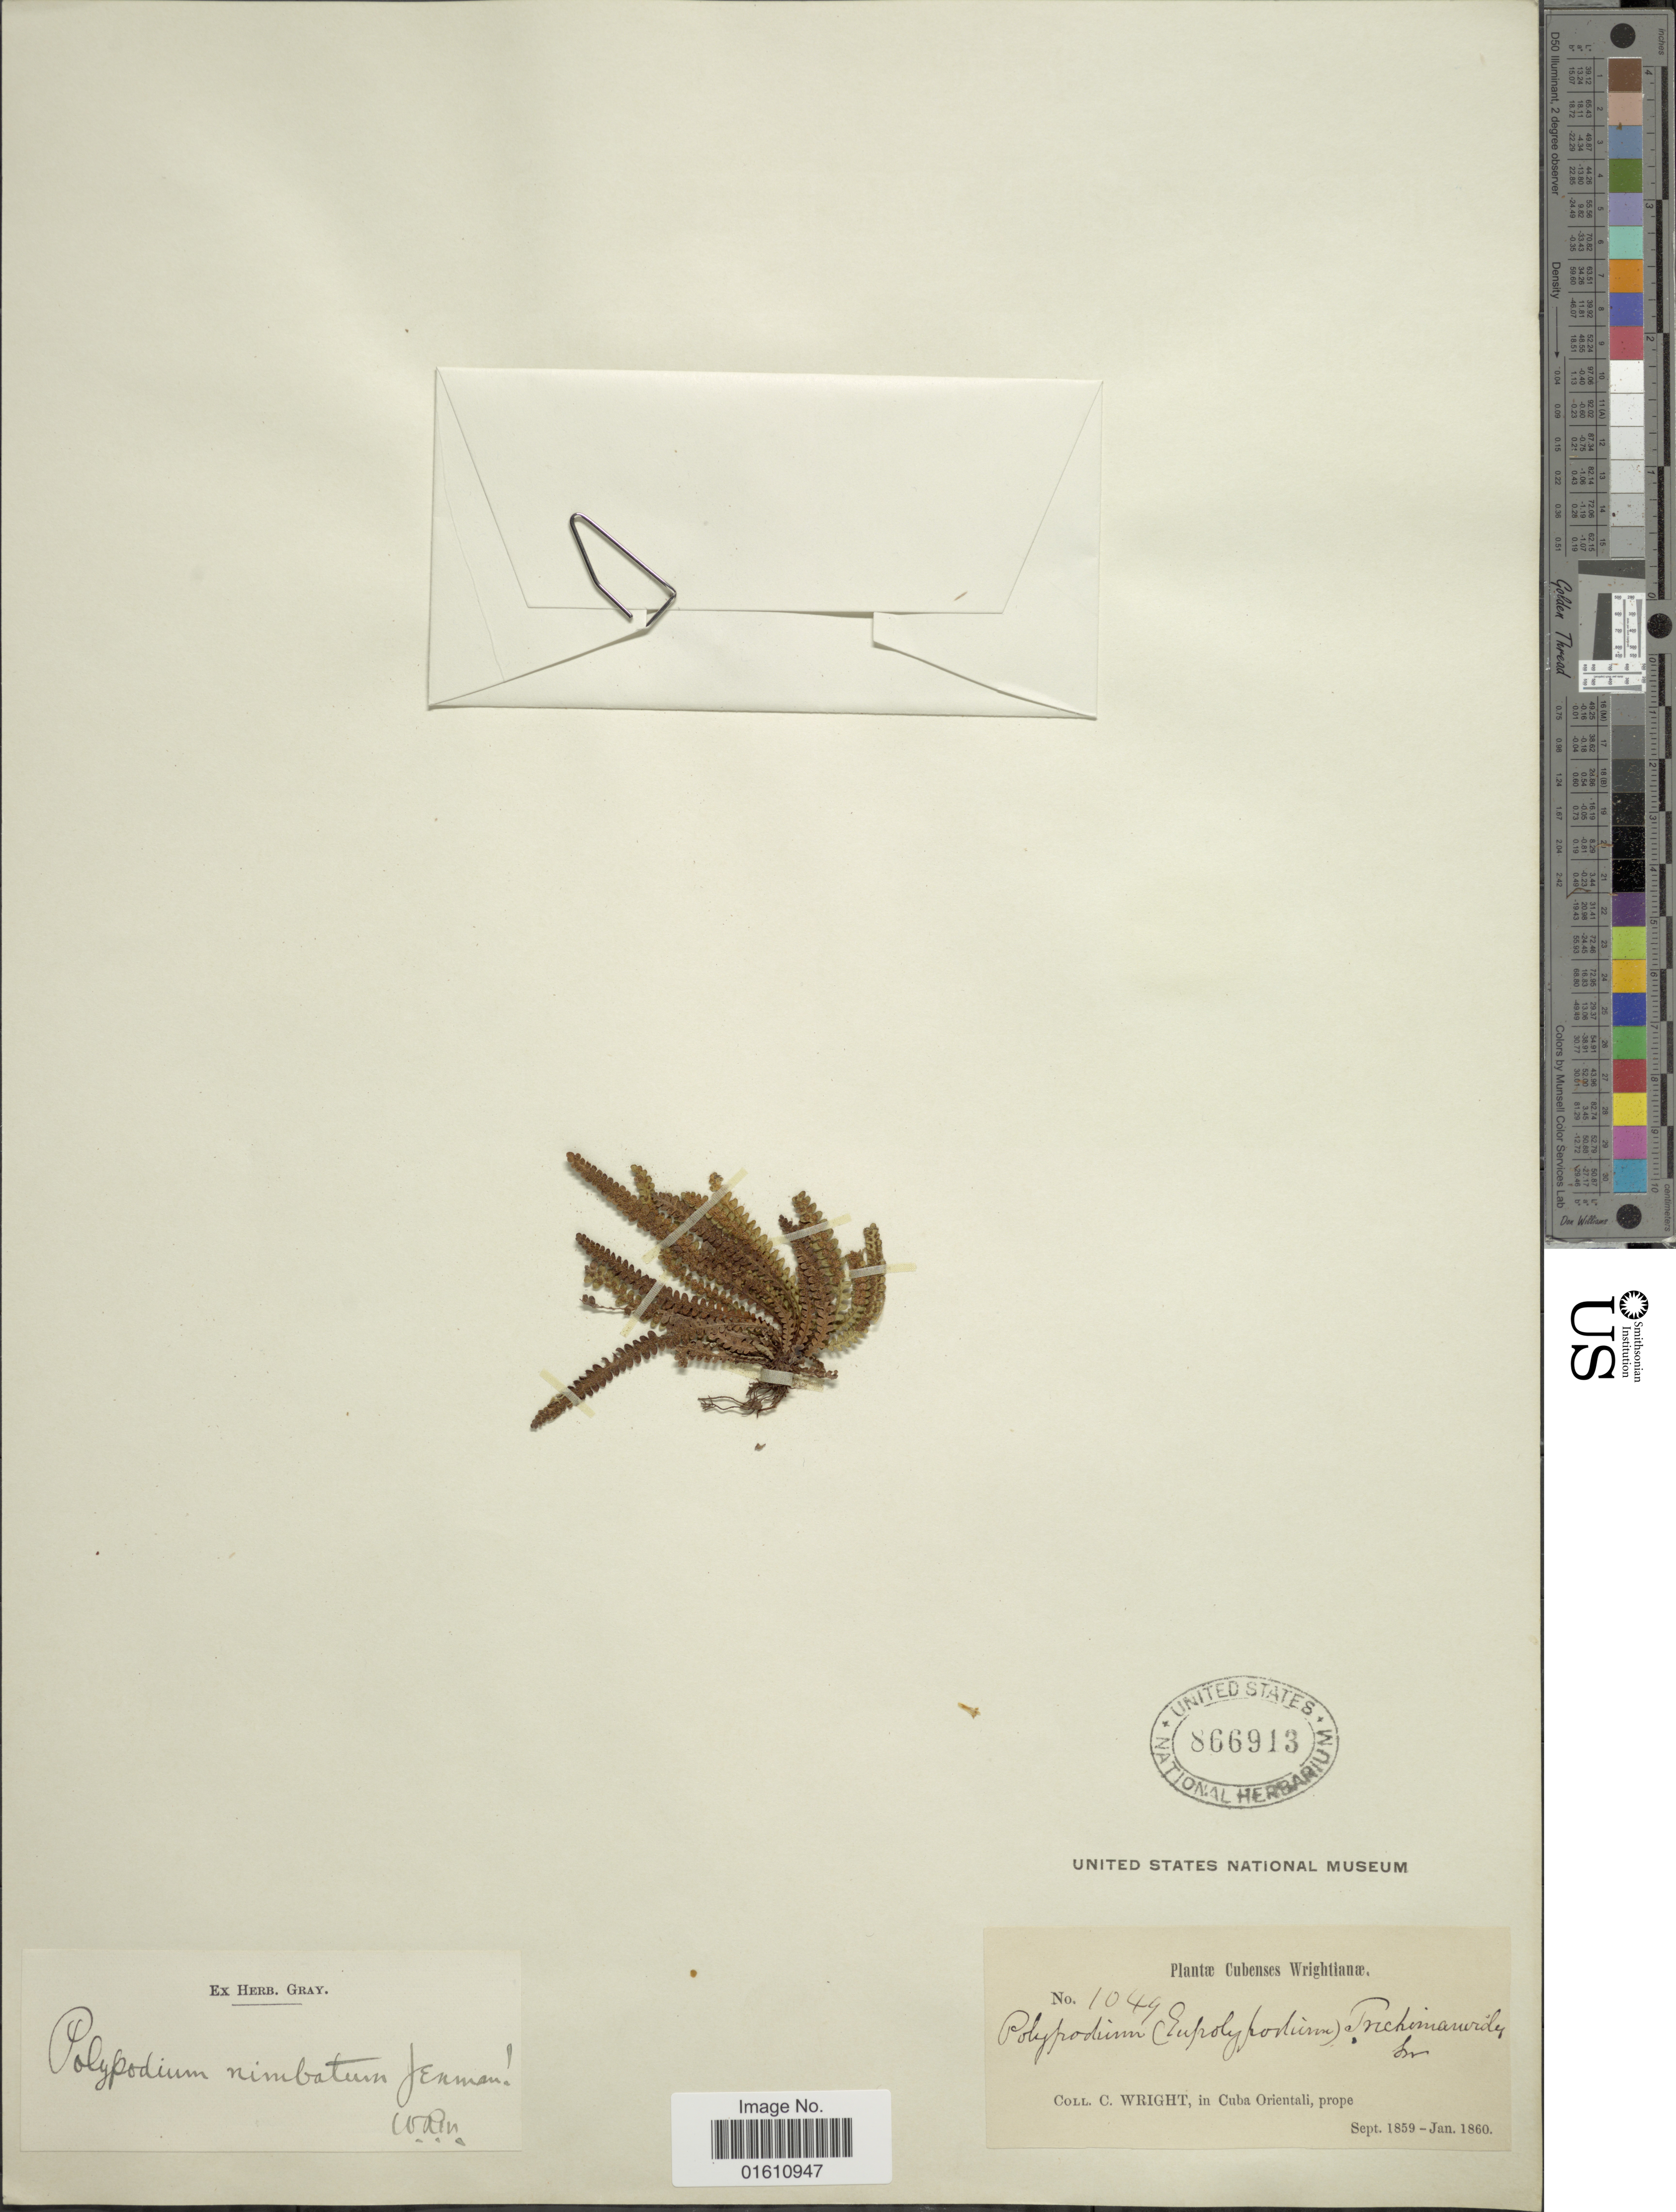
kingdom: Plantae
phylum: Tracheophyta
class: Polypodiopsida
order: Polypodiales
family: Polypodiaceae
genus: Moranopteris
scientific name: Moranopteris nimbata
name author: (Jenman) R. Y. Hirai & J. Prado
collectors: C. Wright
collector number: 1049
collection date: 1859-08/1860-01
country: Cuba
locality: Cuba Orientali, prope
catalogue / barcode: US 866913